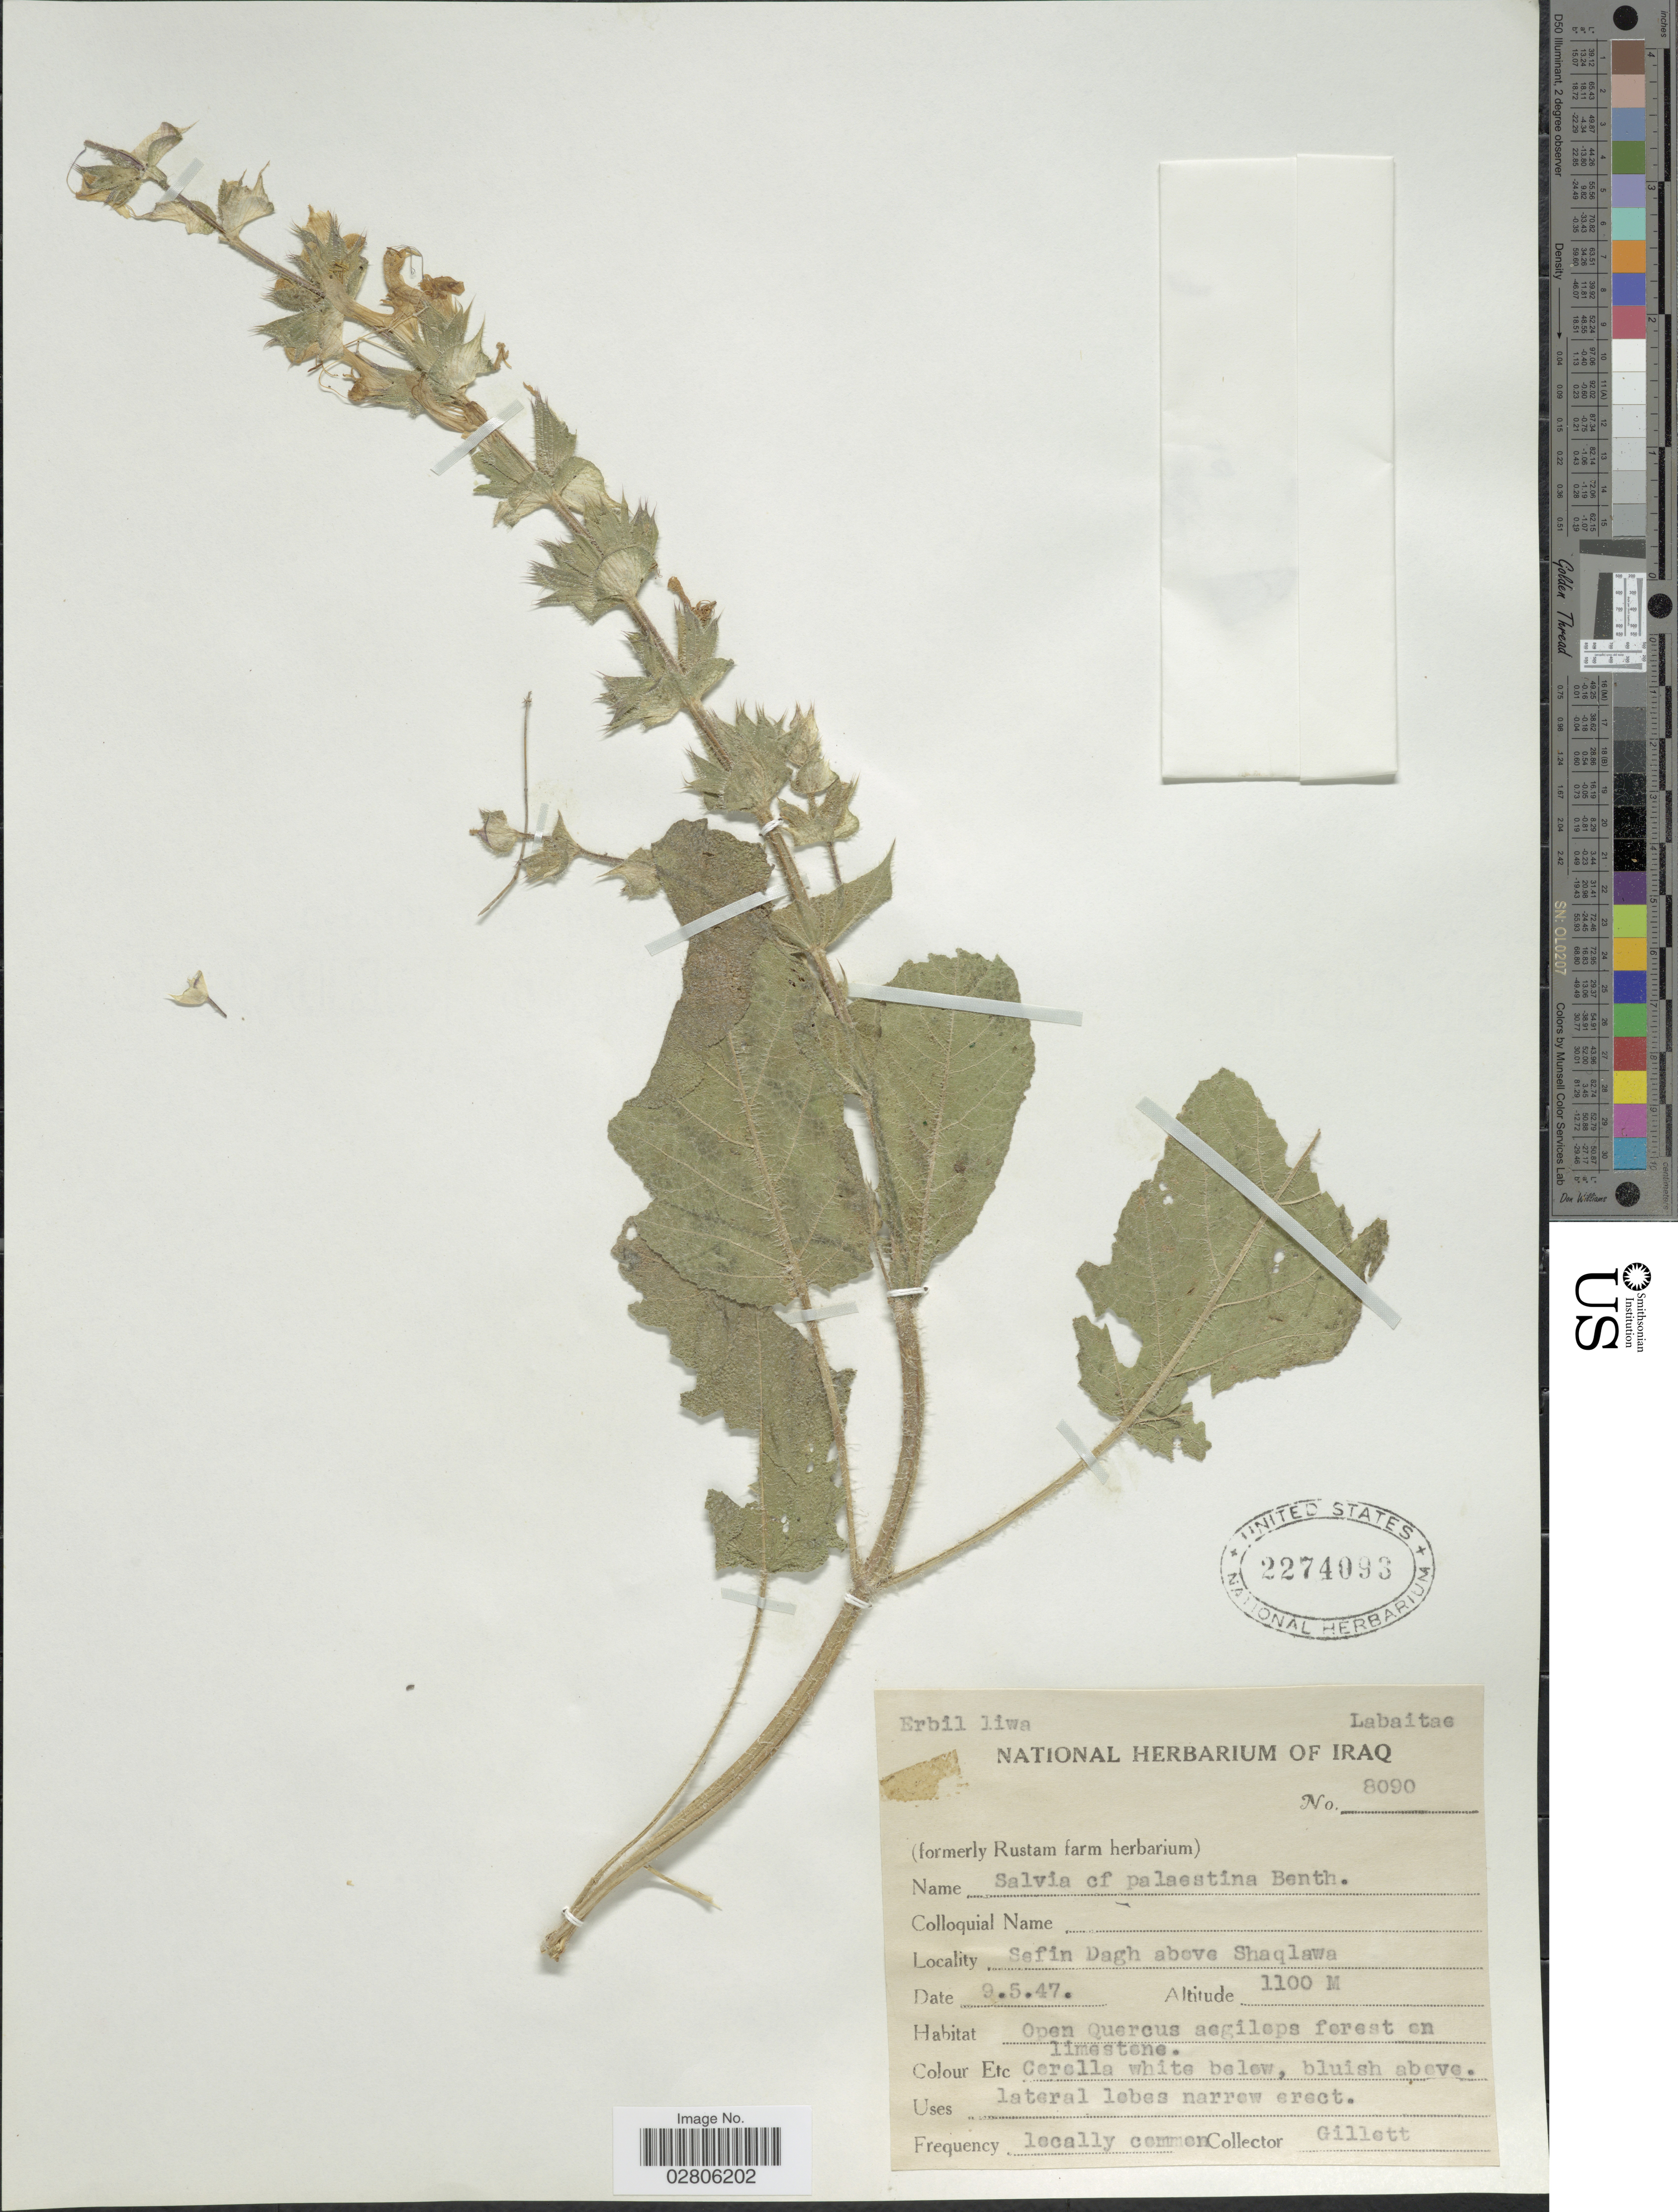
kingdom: Plantae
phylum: Tracheophyta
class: Magnoliopsida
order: Lamiales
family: Lamiaceae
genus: Salvia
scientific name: Salvia palaestina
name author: Benth.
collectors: Gillett, --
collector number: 8090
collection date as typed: Transcribed d/m/y: 9/5/47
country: Iraq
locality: Erbil liwa, Sefin Dagh above Shaqlawa.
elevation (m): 1100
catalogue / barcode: US 2274093